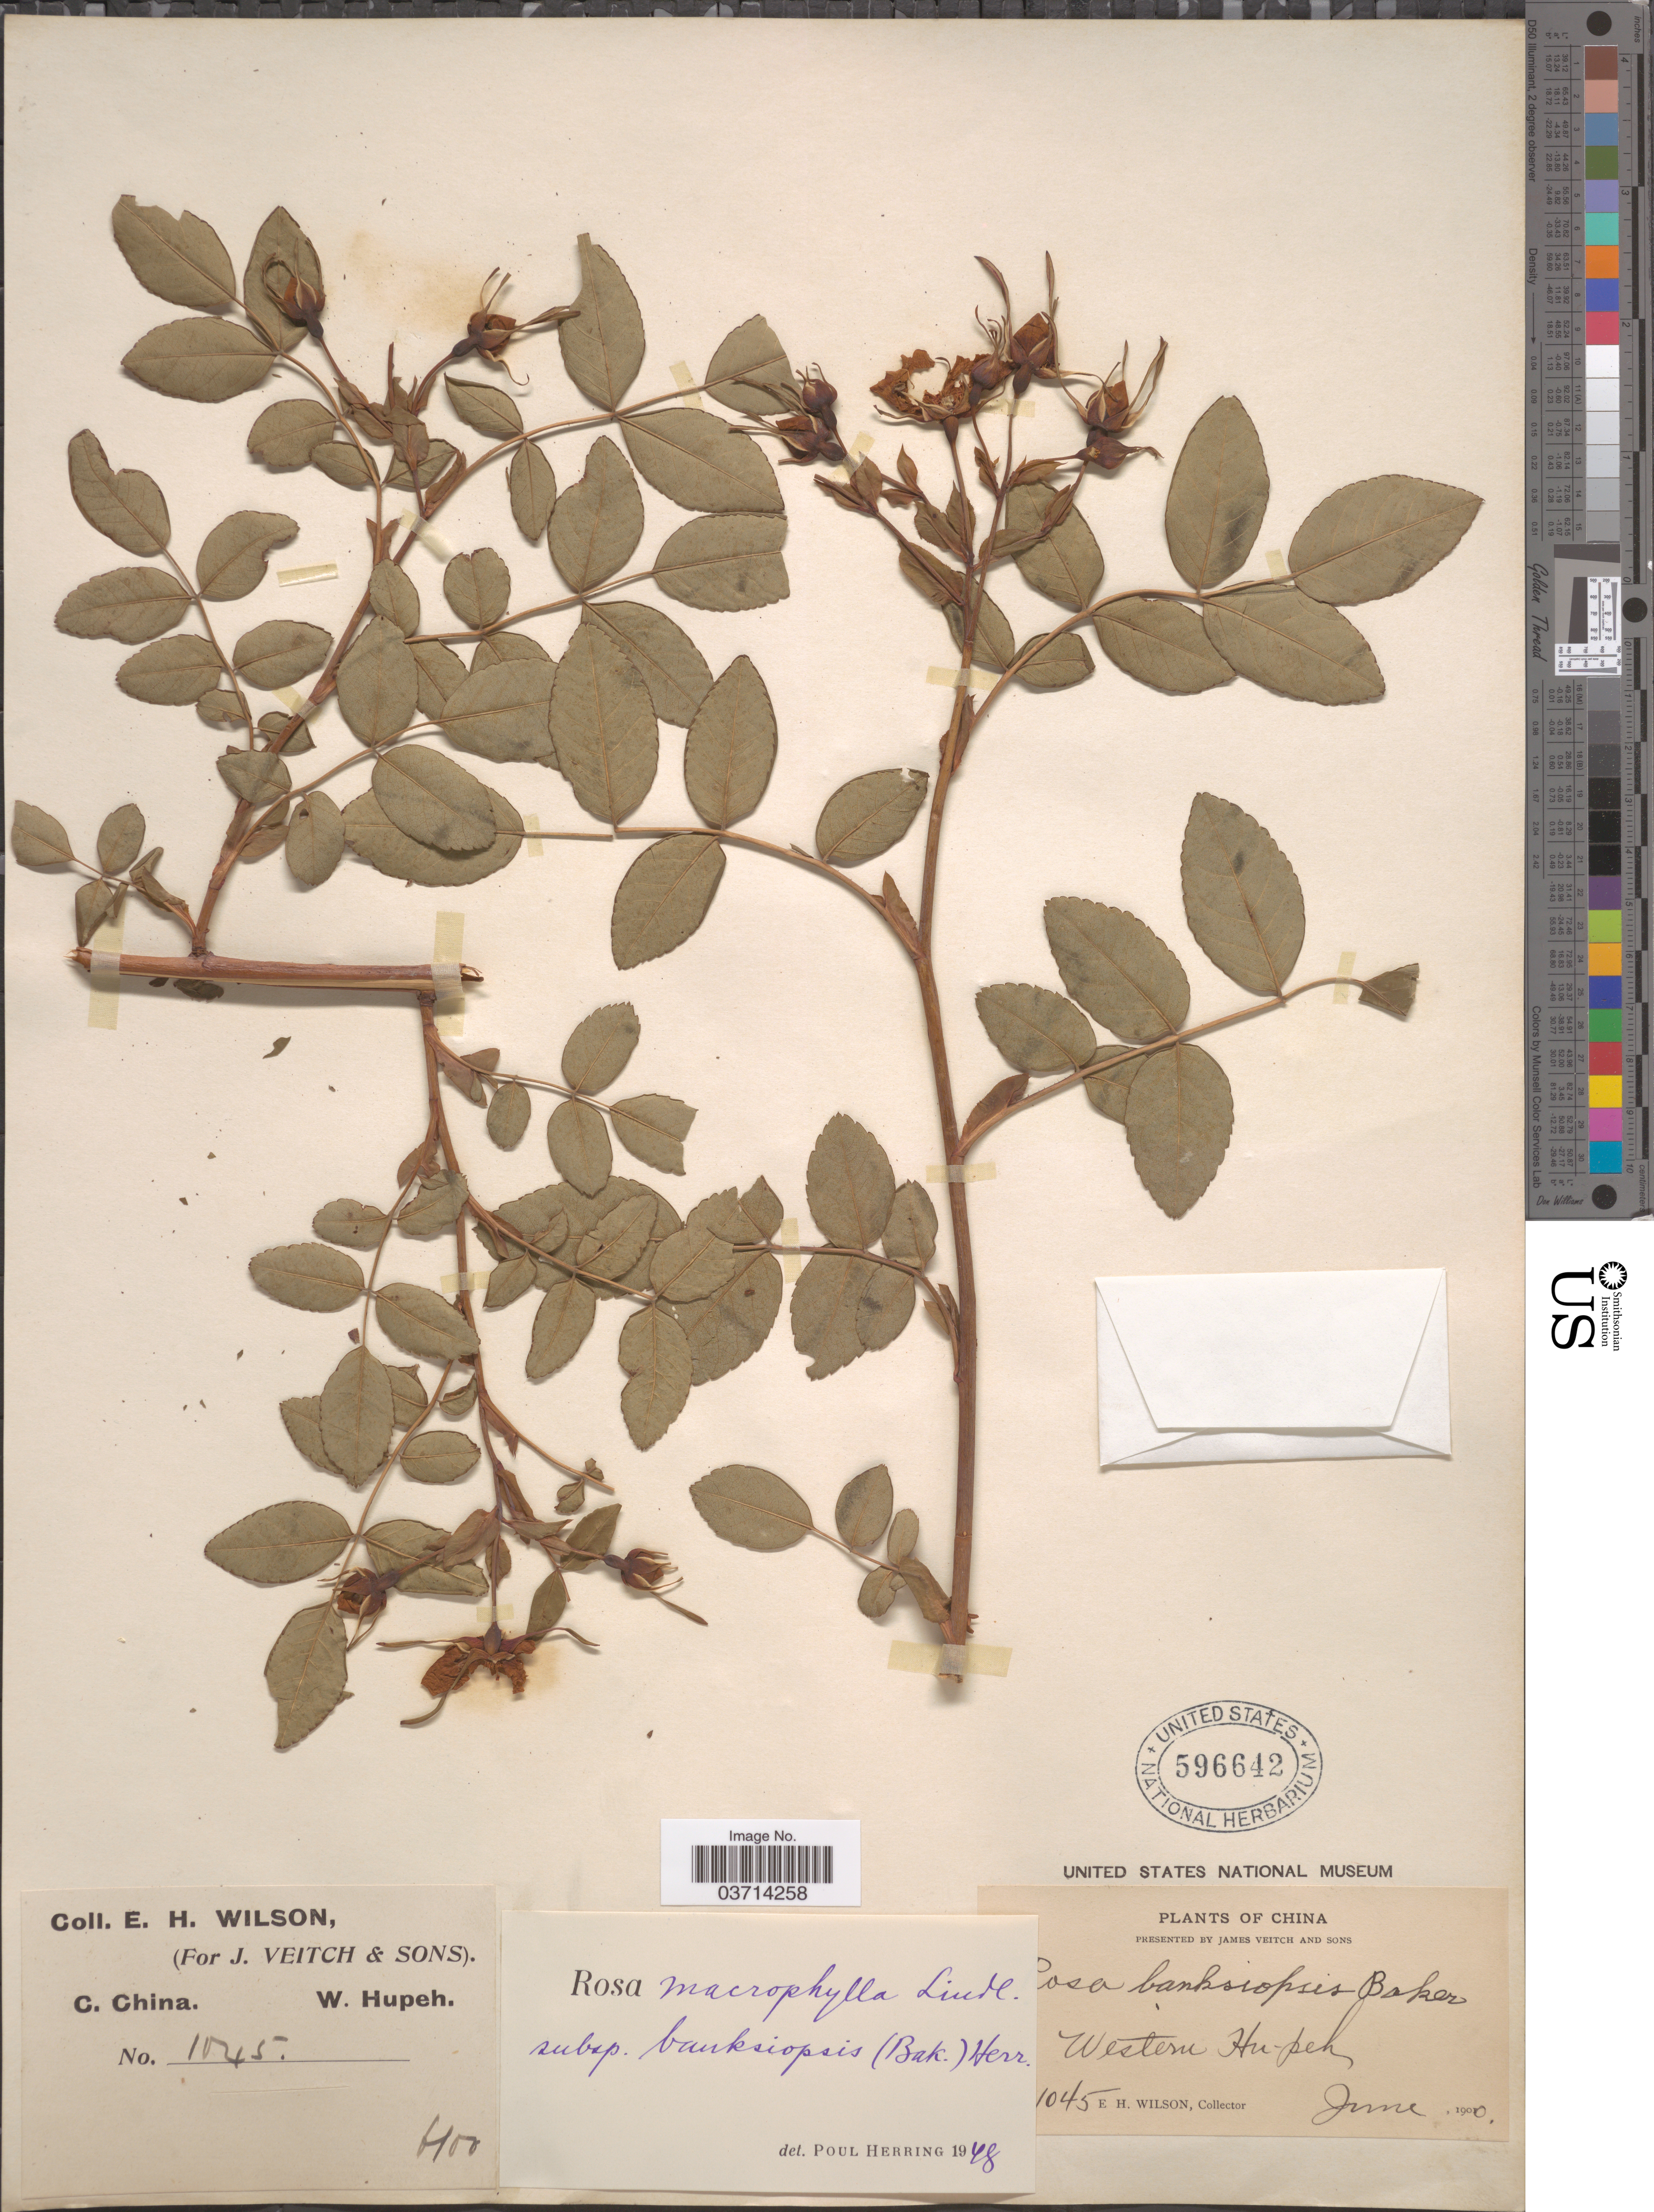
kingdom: Plantae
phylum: Tracheophyta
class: Magnoliopsida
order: Rosales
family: Rosaceae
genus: Rosa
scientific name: Rosa banksiopsis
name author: Baker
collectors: E. Wilson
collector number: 1045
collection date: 1900-06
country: China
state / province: Hubei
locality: C. China. Western Hu-peh.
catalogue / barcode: US 596642